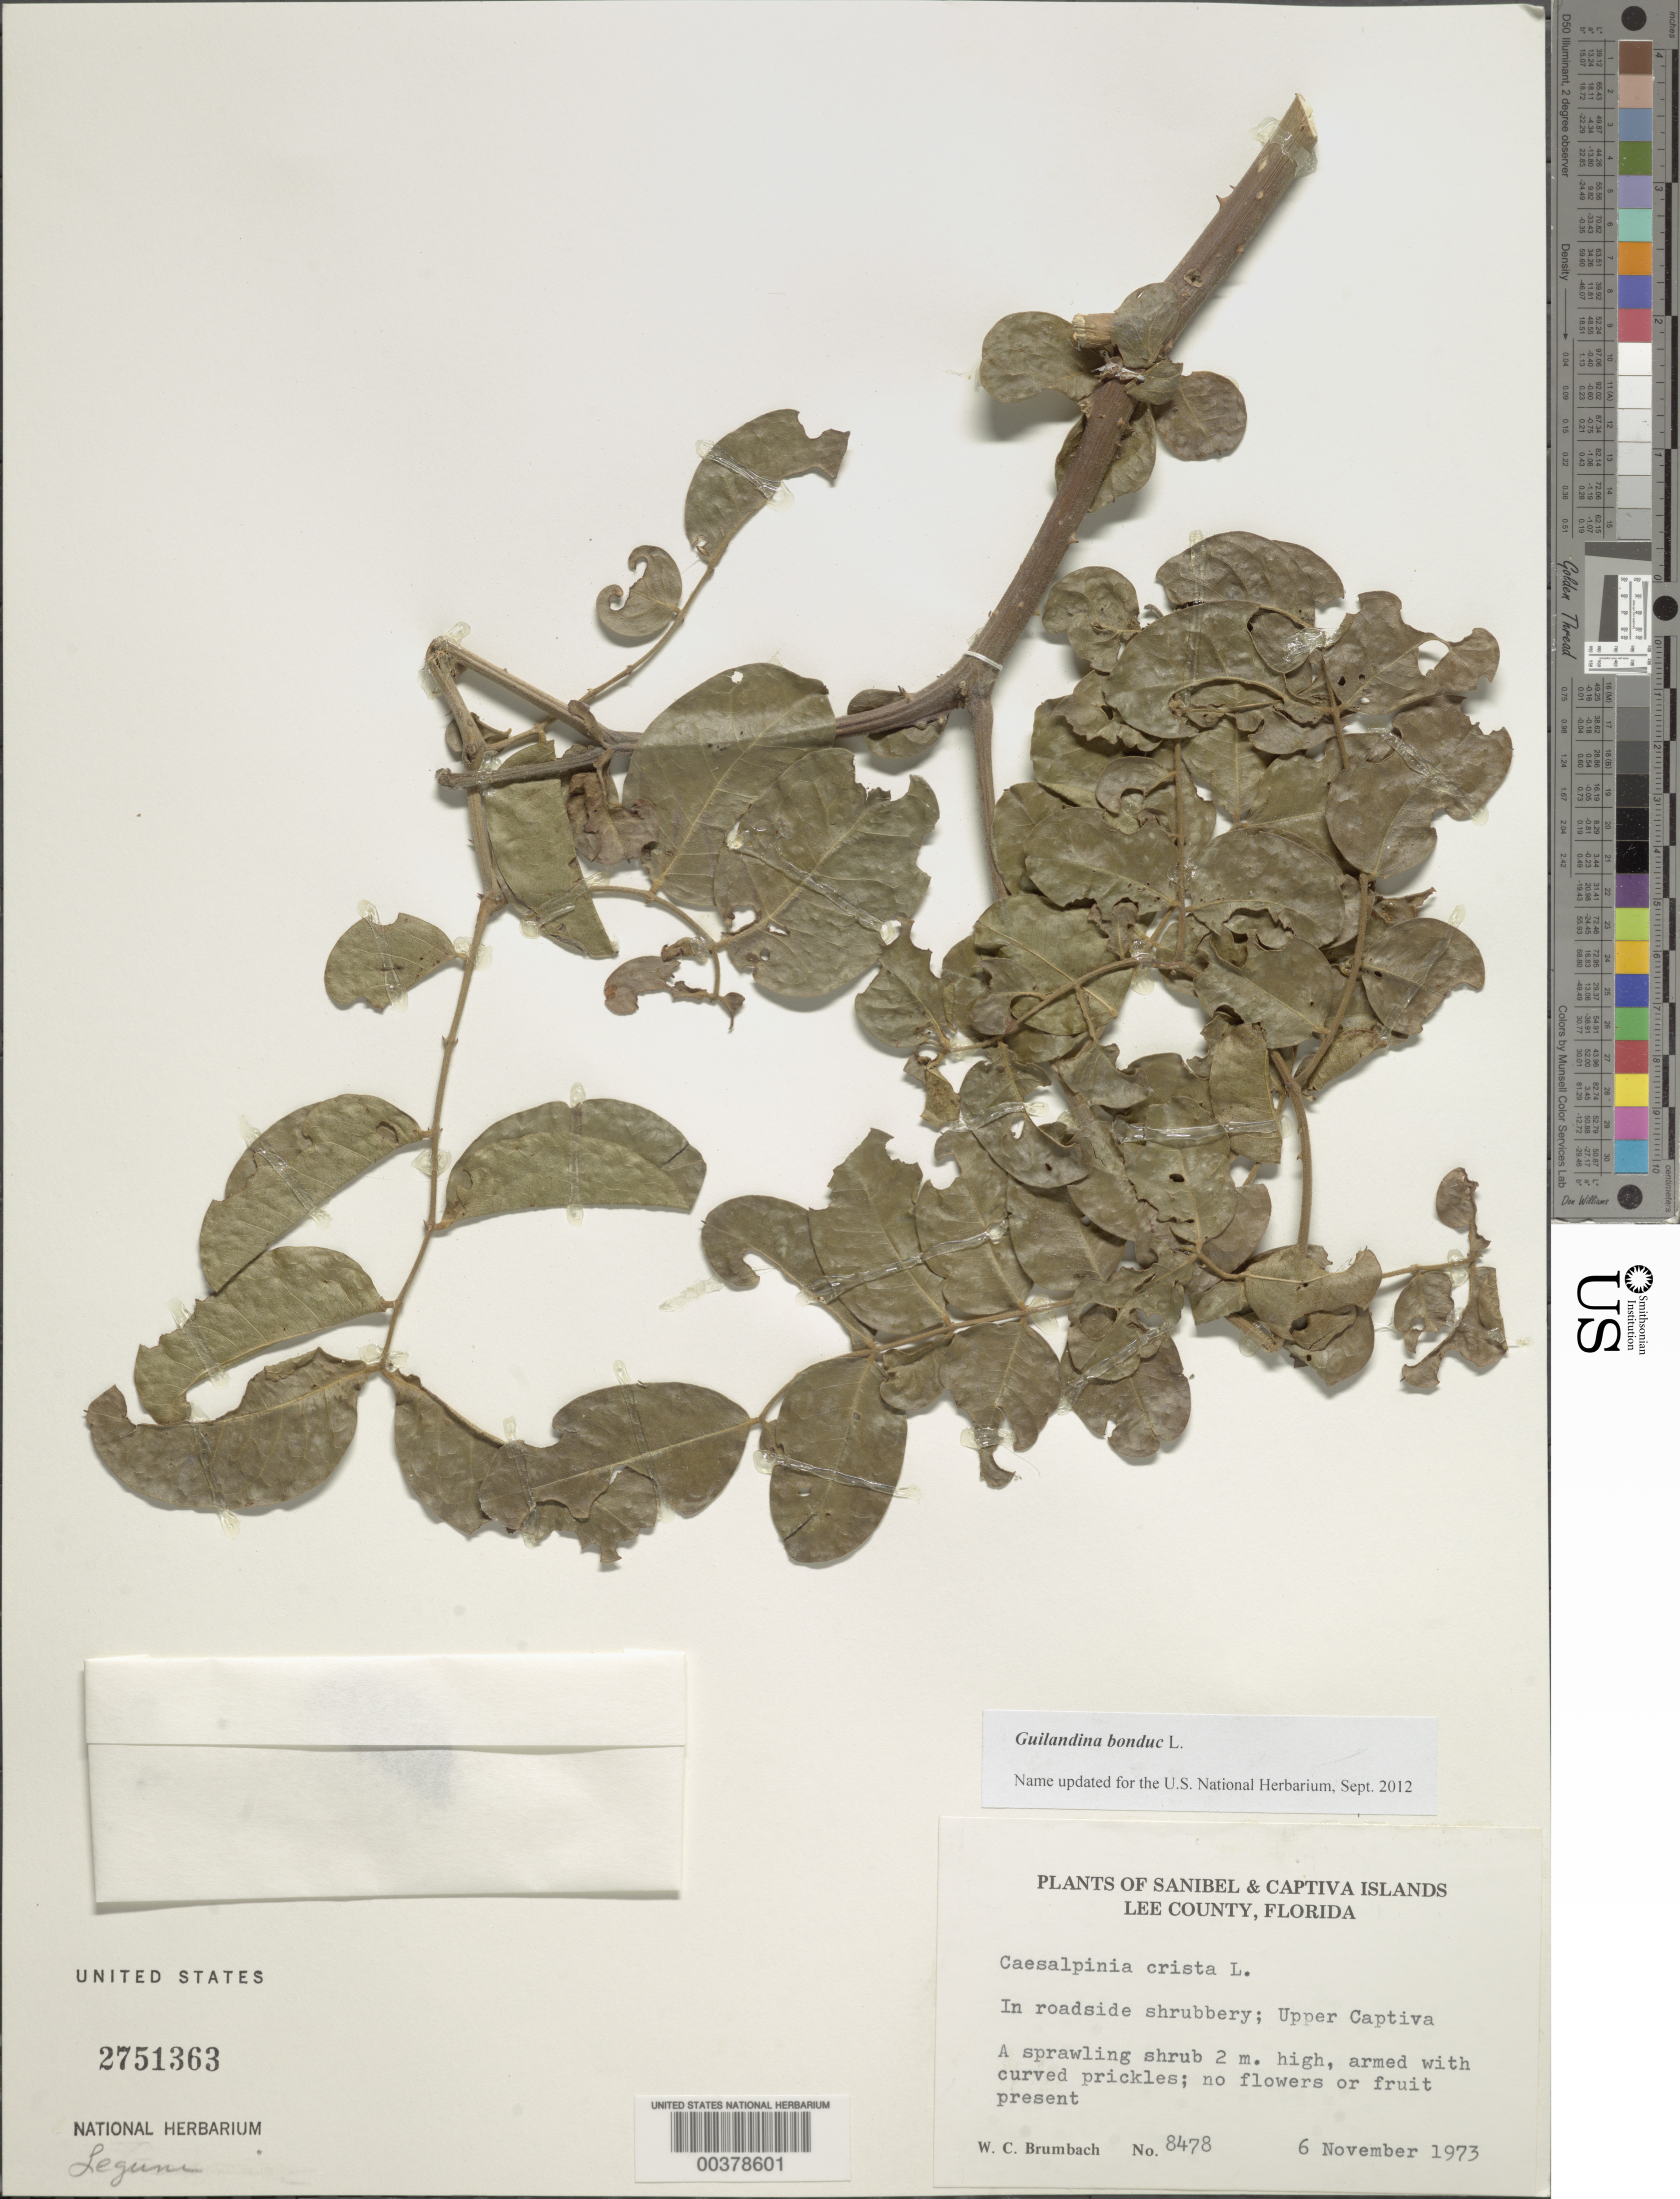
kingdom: Plantae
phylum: Tracheophyta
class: Magnoliopsida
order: Fabales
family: Fabaceae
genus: Guilandina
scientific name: Guilandina bonduc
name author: L.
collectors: W. C. Brumbach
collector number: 8478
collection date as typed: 06 Nov 1973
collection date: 1973-11-06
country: United States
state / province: Florida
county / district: Lee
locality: Upper captiva i.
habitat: In roadside shrubbery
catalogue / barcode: US 2751363